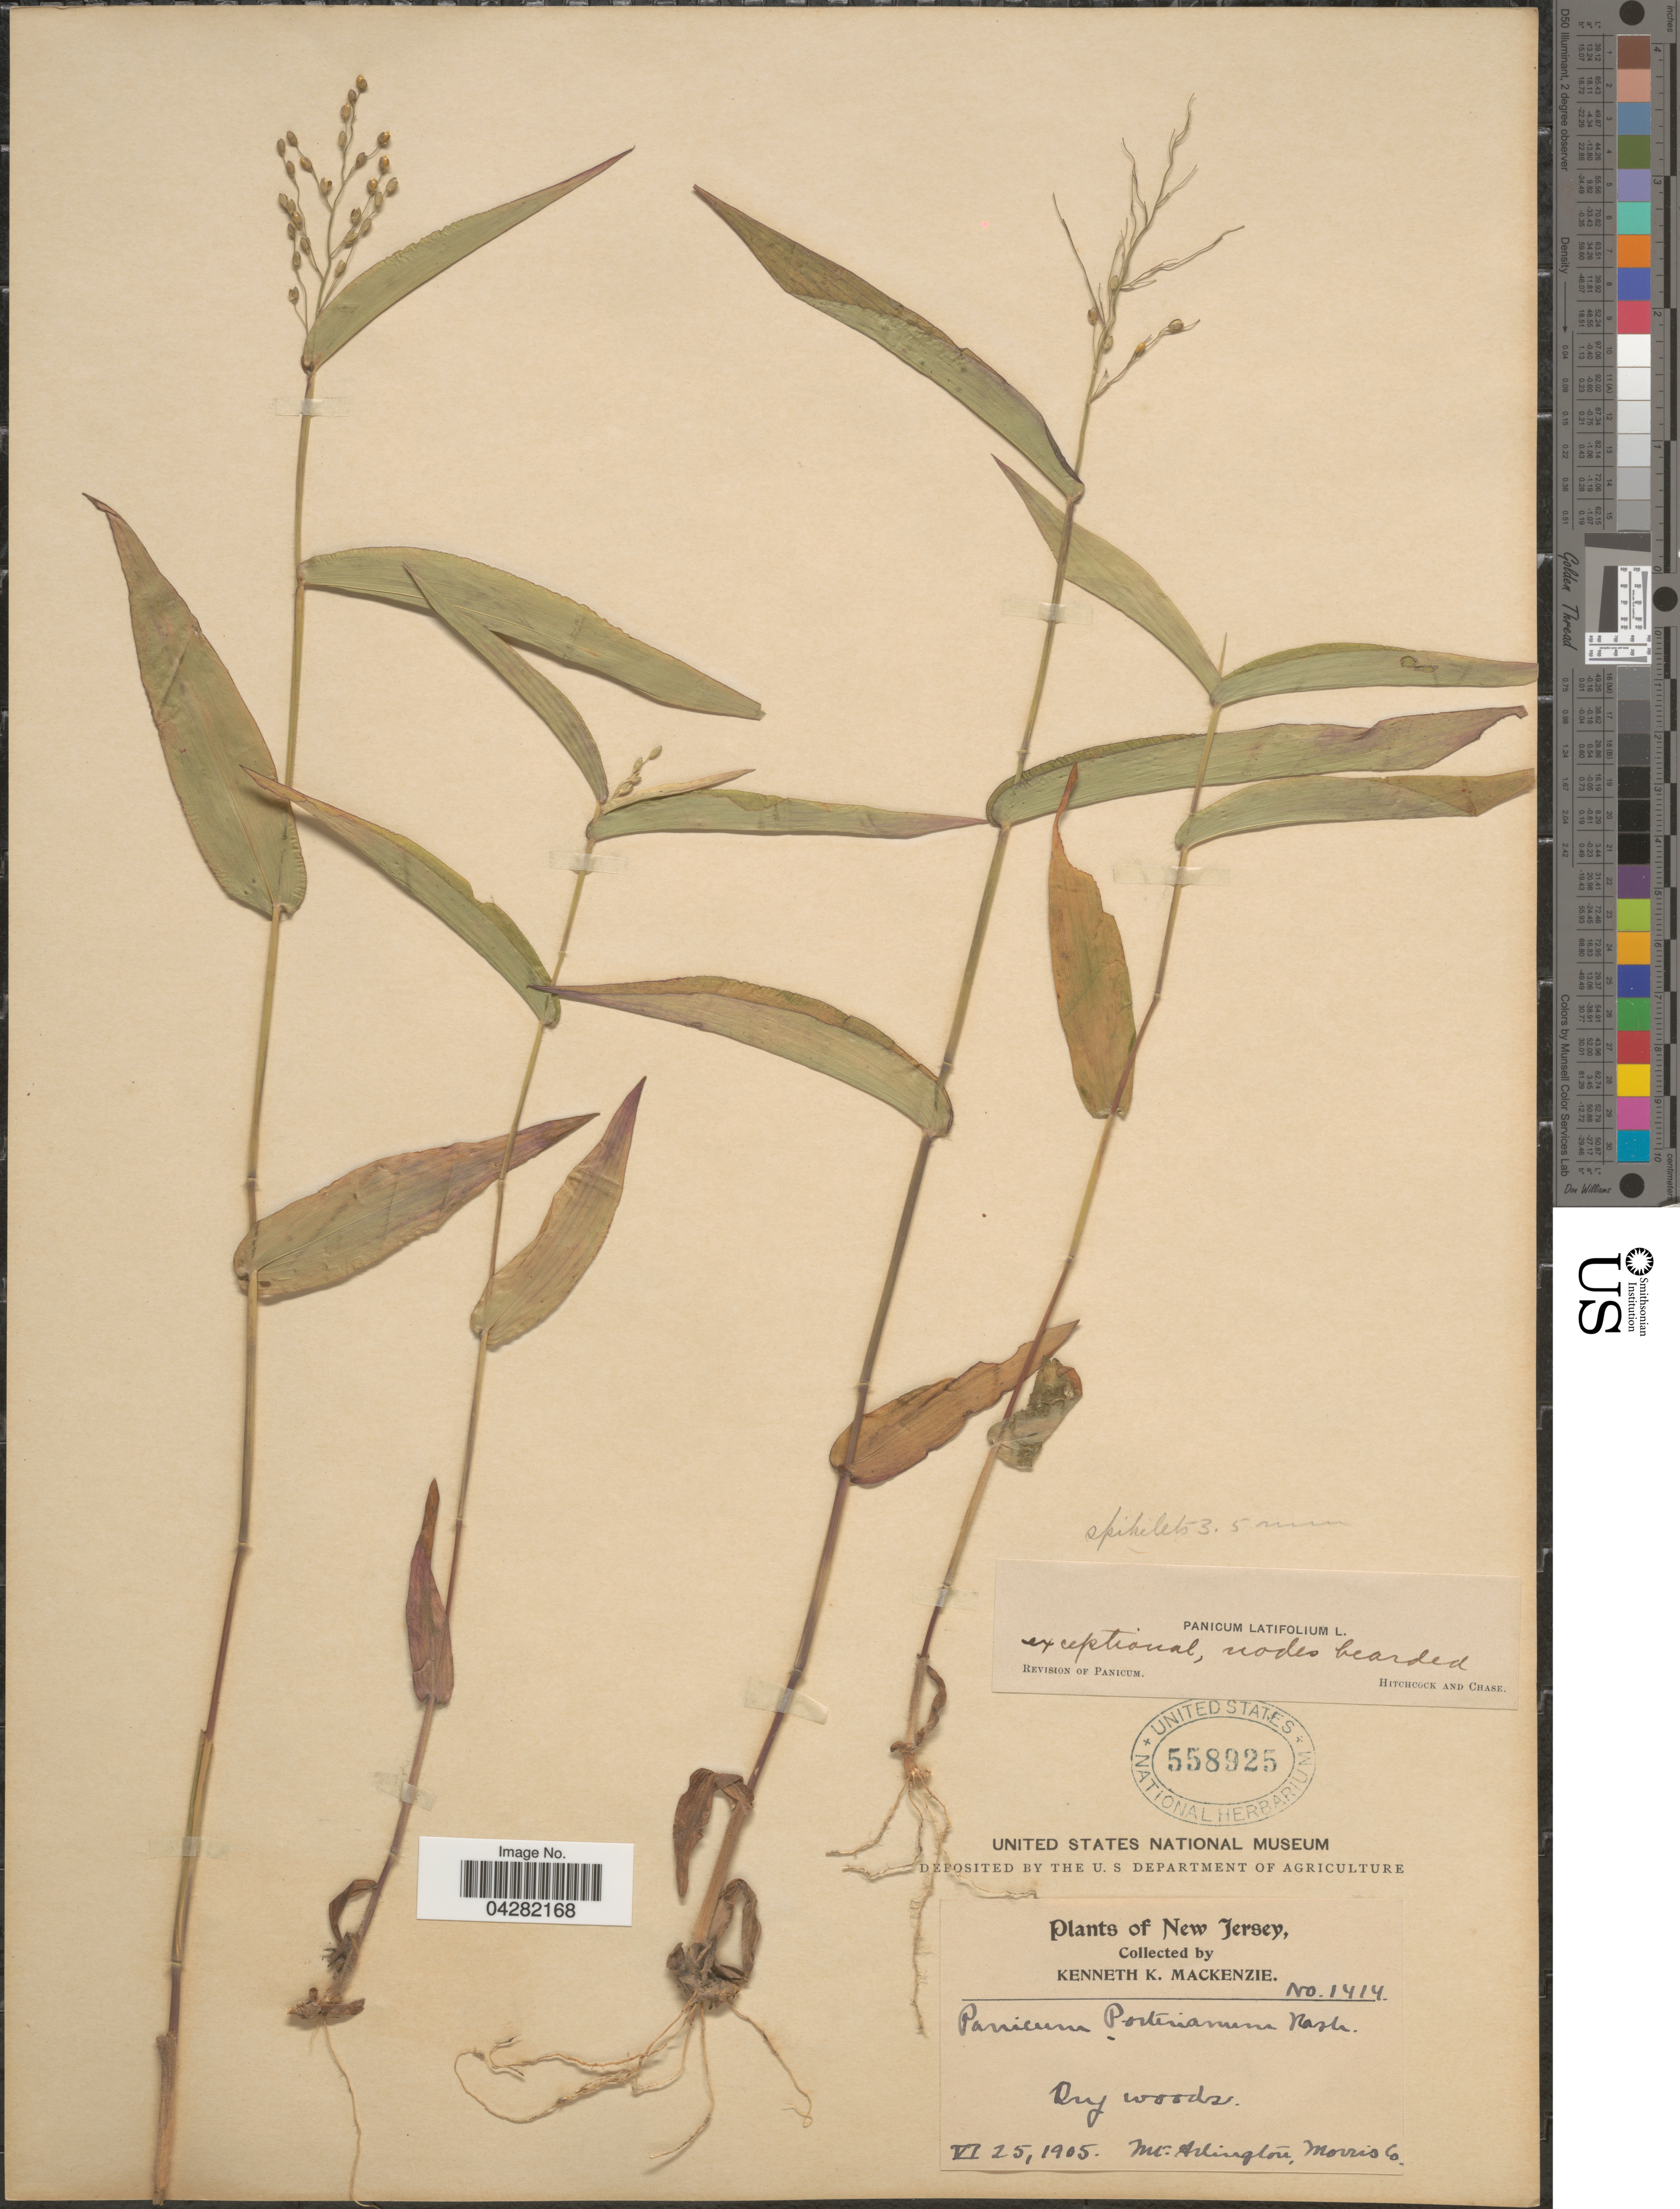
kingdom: Plantae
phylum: Tracheophyta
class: Liliopsida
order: Poales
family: Poaceae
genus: Dichanthelium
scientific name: Dichanthelium latifolium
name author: (L.) Harvill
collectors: K. K. Mackenzie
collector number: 1414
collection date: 1905-06-25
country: United States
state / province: New Jersey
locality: Dry woods. Mt. Arlington, Morris Co.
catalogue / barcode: US 558925